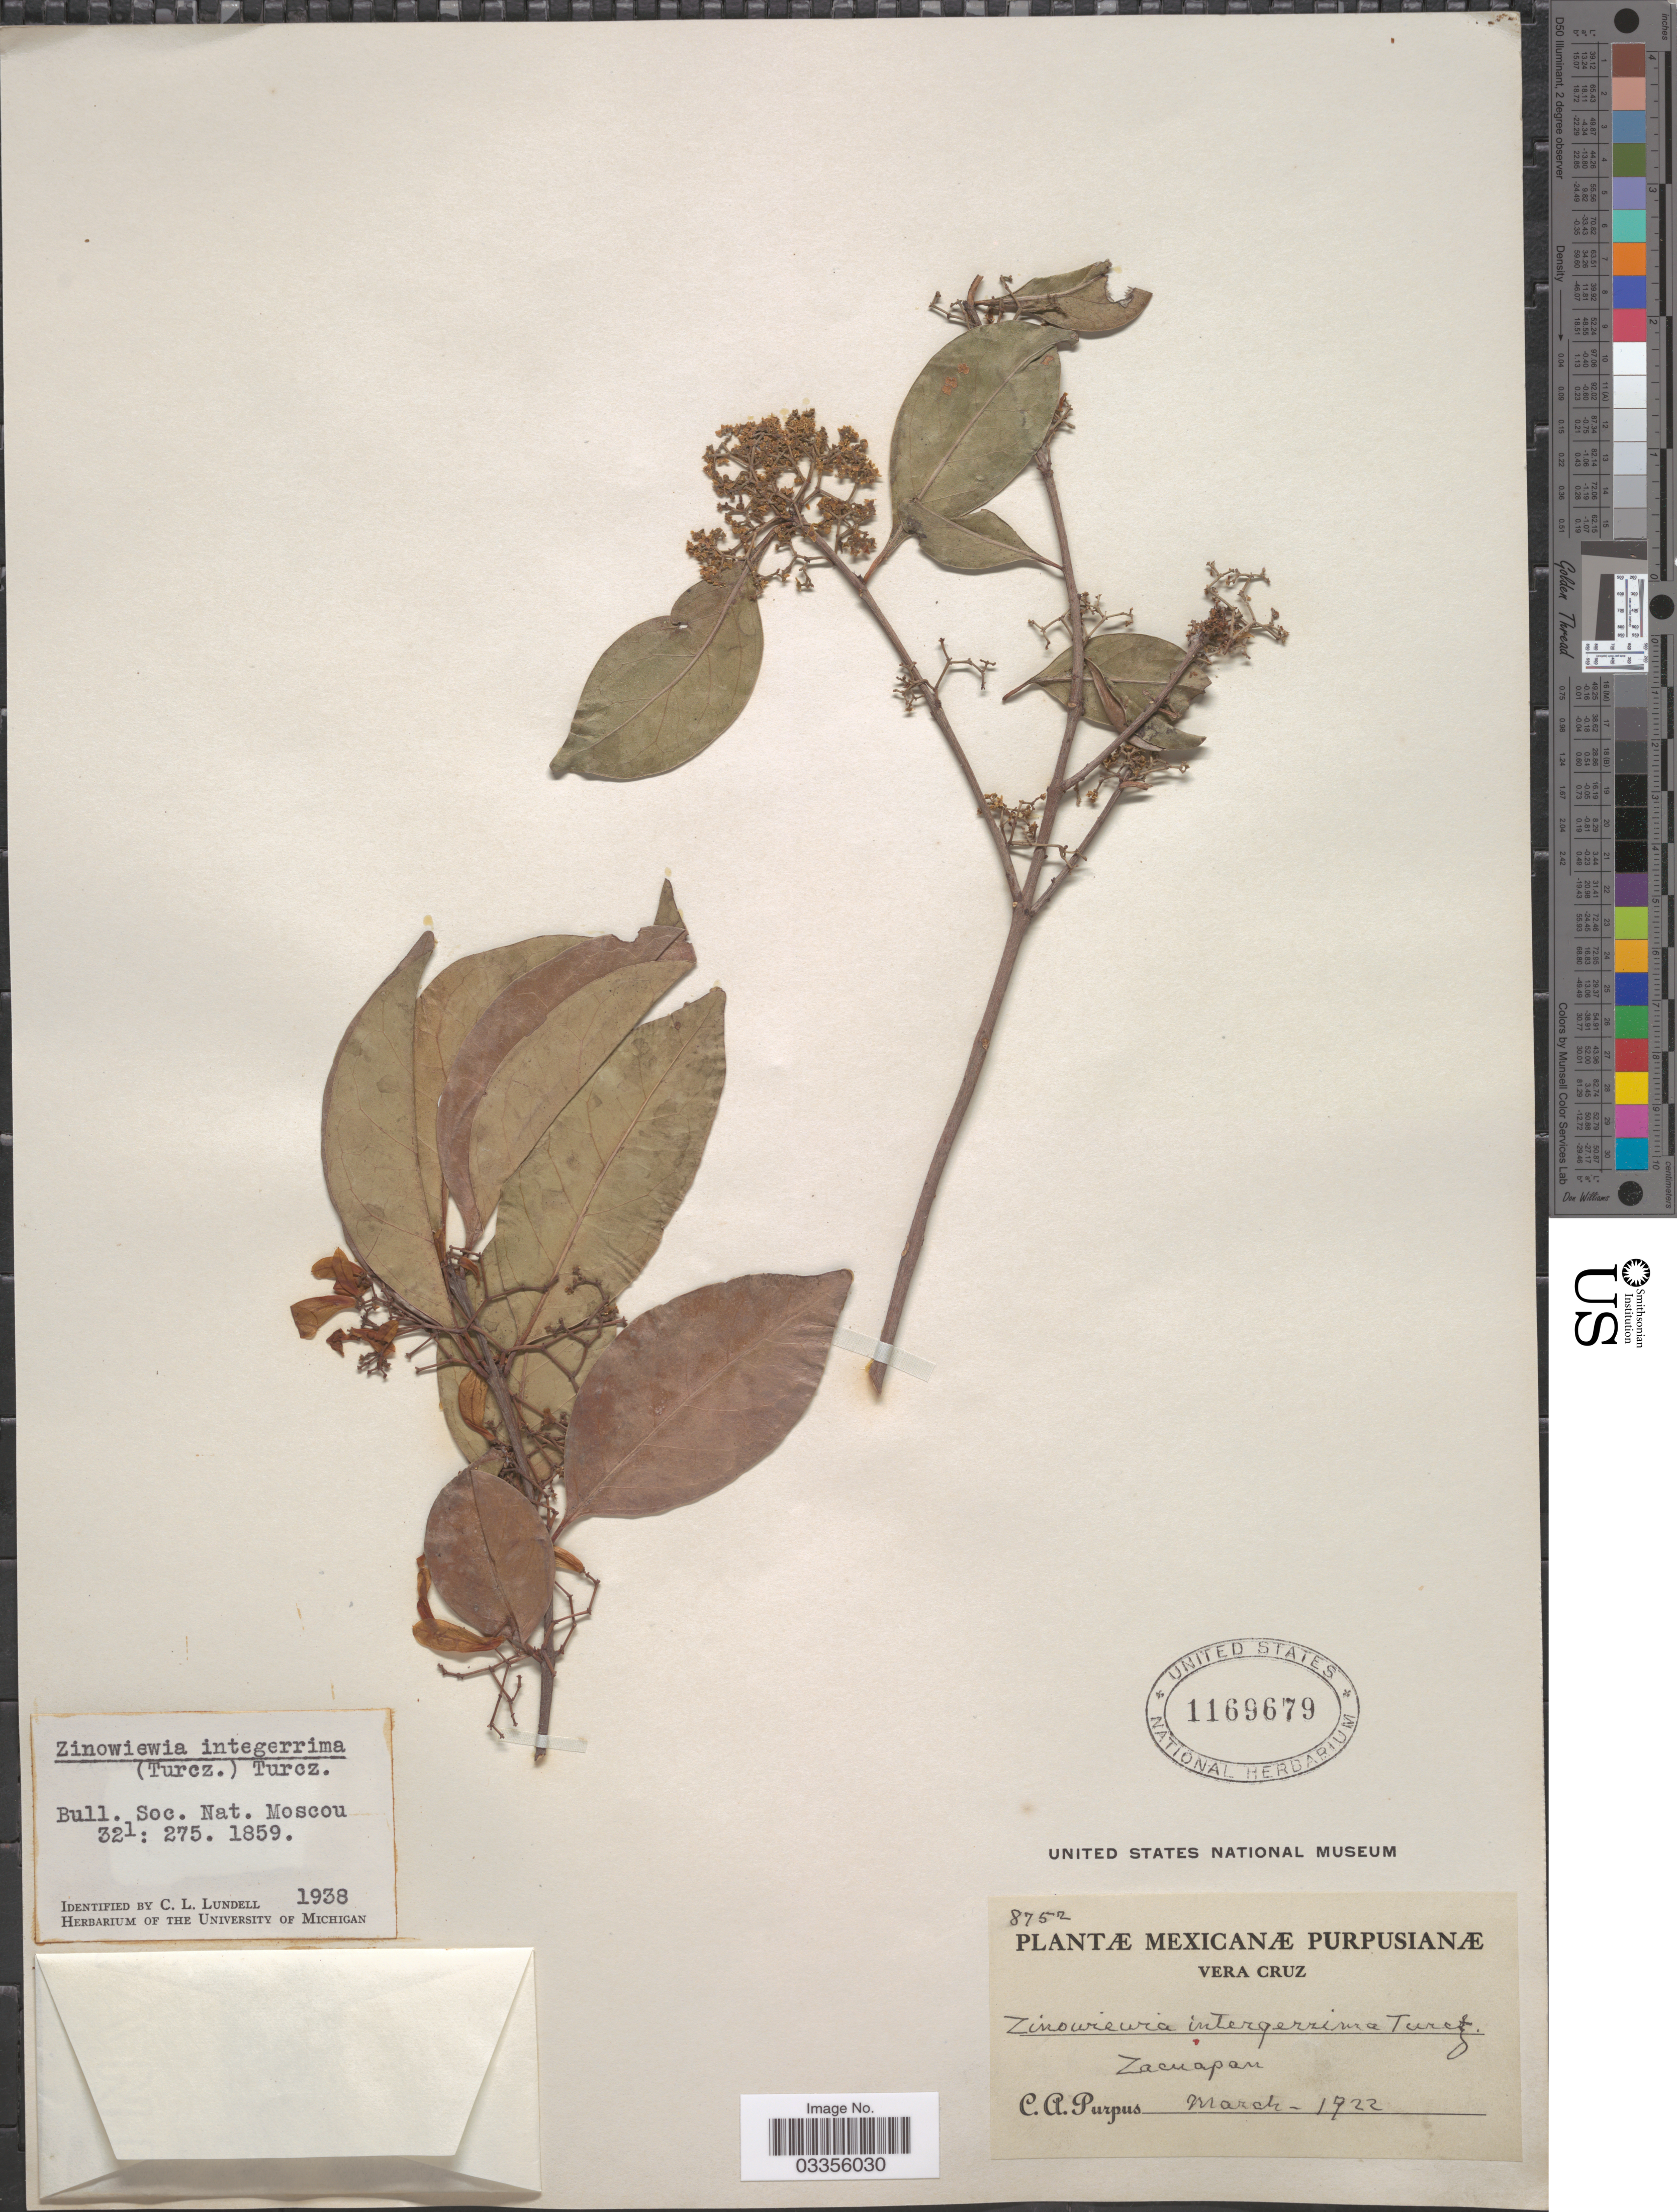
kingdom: Plantae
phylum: Tracheophyta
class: Magnoliopsida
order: Celastrales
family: Celastraceae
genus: Zinowiewia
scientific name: Zinowiewia integerrima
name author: (Turcz.) Turcz.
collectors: C. A. Purpus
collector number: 8752?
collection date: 1922-03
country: Mexico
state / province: Veracruz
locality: Vera Cruz. Zacuapan.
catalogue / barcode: US 1169679